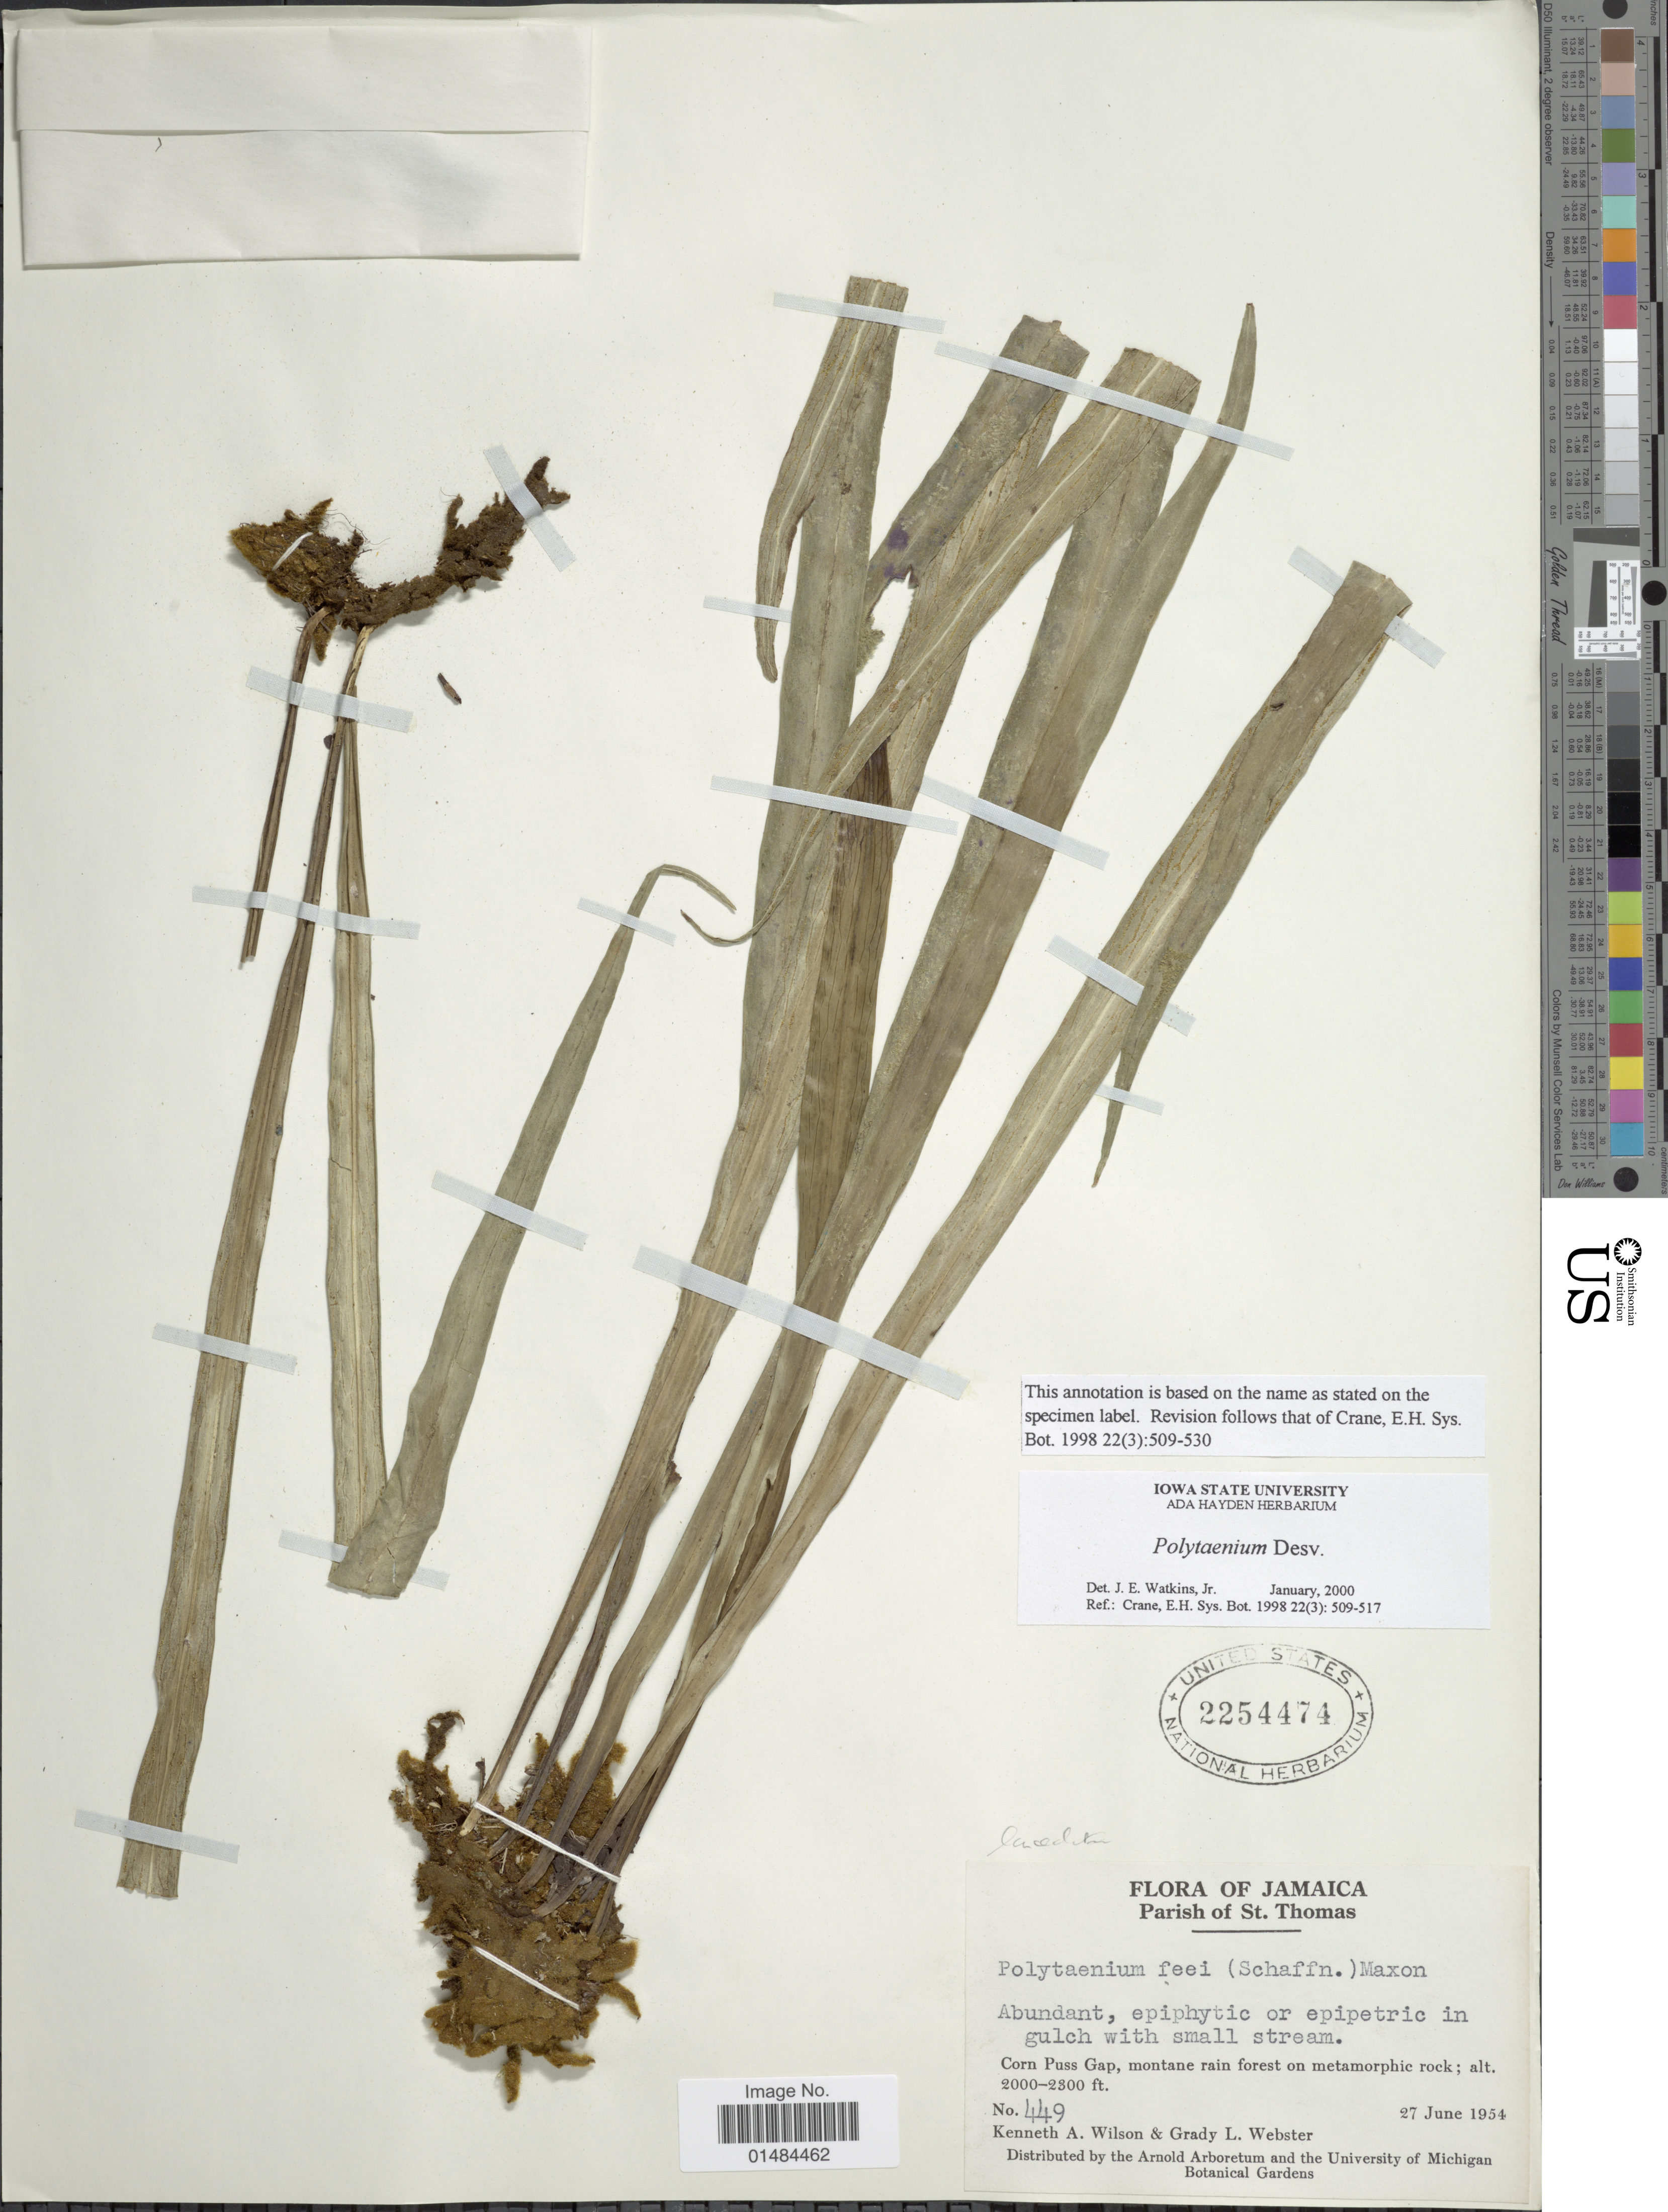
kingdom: Plantae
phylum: Tracheophyta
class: Polypodiopsida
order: Polypodiales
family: Pteridaceae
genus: Polytaenium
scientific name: Polytaenium lanceolatum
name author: (L.) Desv.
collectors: K. A. Wilson & G. L. Webster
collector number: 449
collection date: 1954-06-27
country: Jamaica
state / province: Saint Thomas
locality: Jamaica, Parish of St. Thomas, Corn Puss Gap.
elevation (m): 610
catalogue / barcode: US 2254474